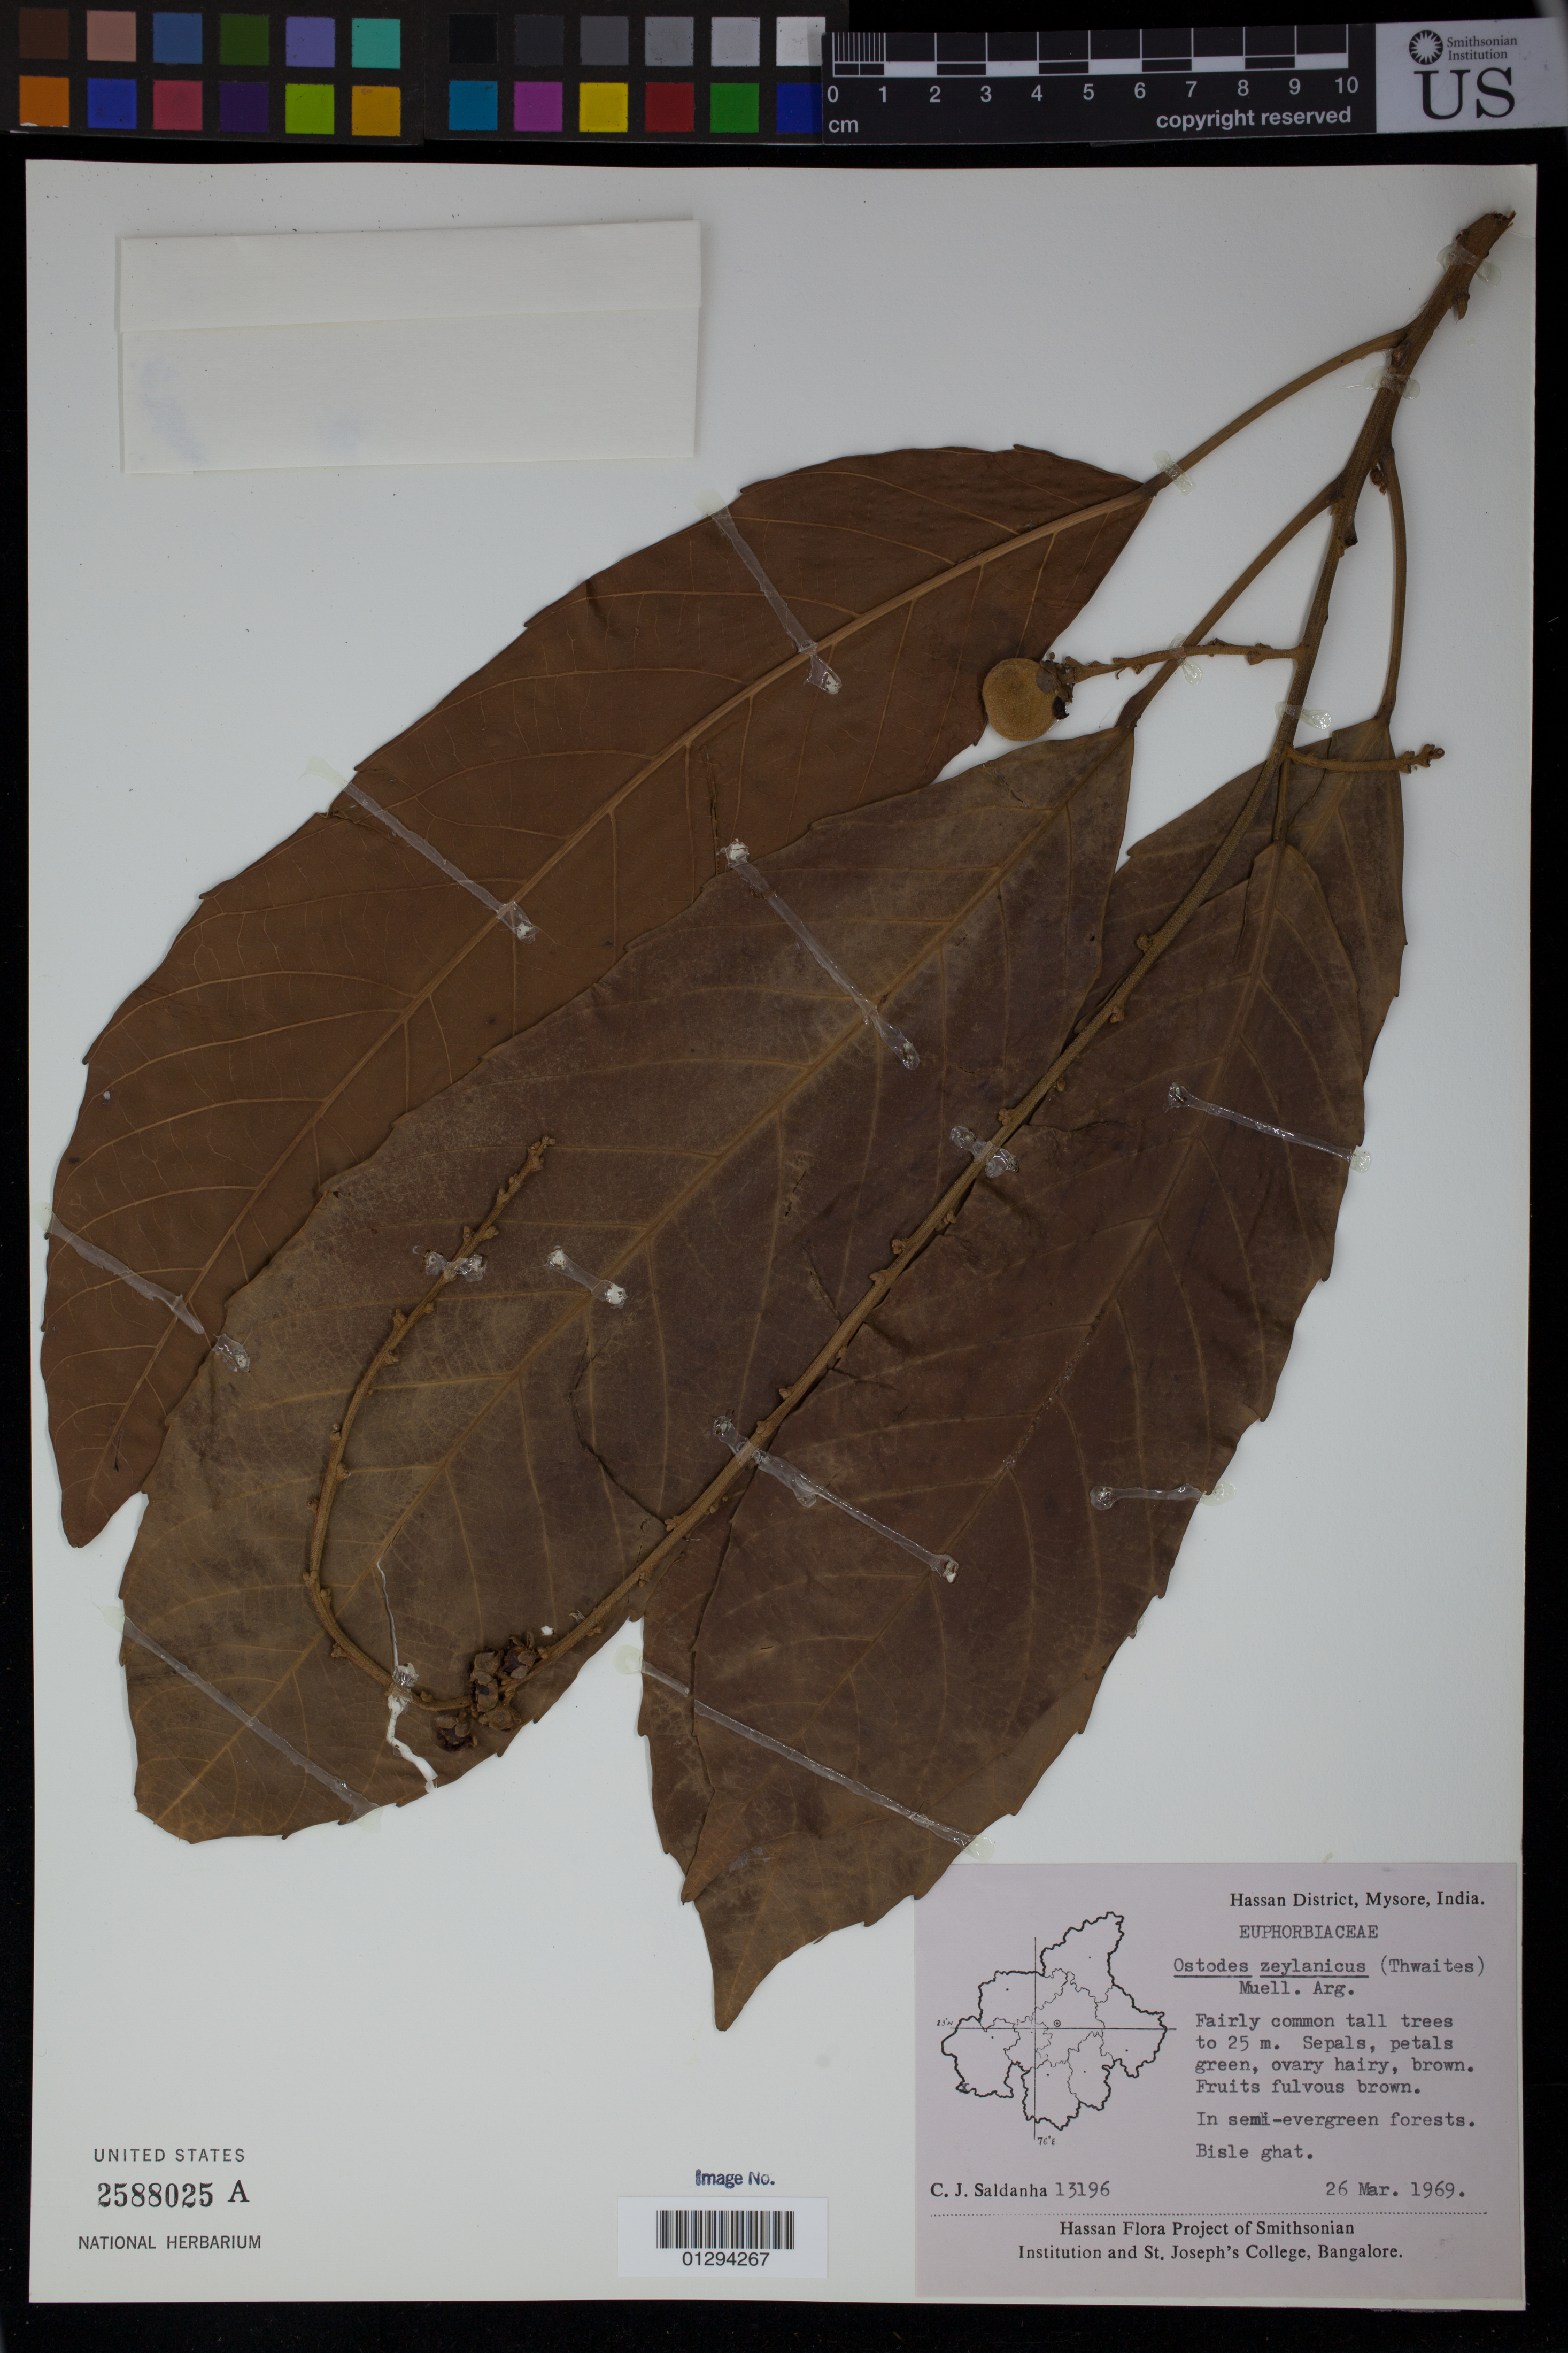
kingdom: Plantae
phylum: Tracheophyta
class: Magnoliopsida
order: Malpighiales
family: Euphorbiaceae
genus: Fahrenheitia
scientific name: Fahrenheitia zeylanica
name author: (Thwaites) Airy Shaw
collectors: C. J. Saldanha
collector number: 13196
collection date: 1969-03-26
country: India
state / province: Karnataka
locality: Hassan District, Mysore. Bisle ghat.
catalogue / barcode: US 2588025A